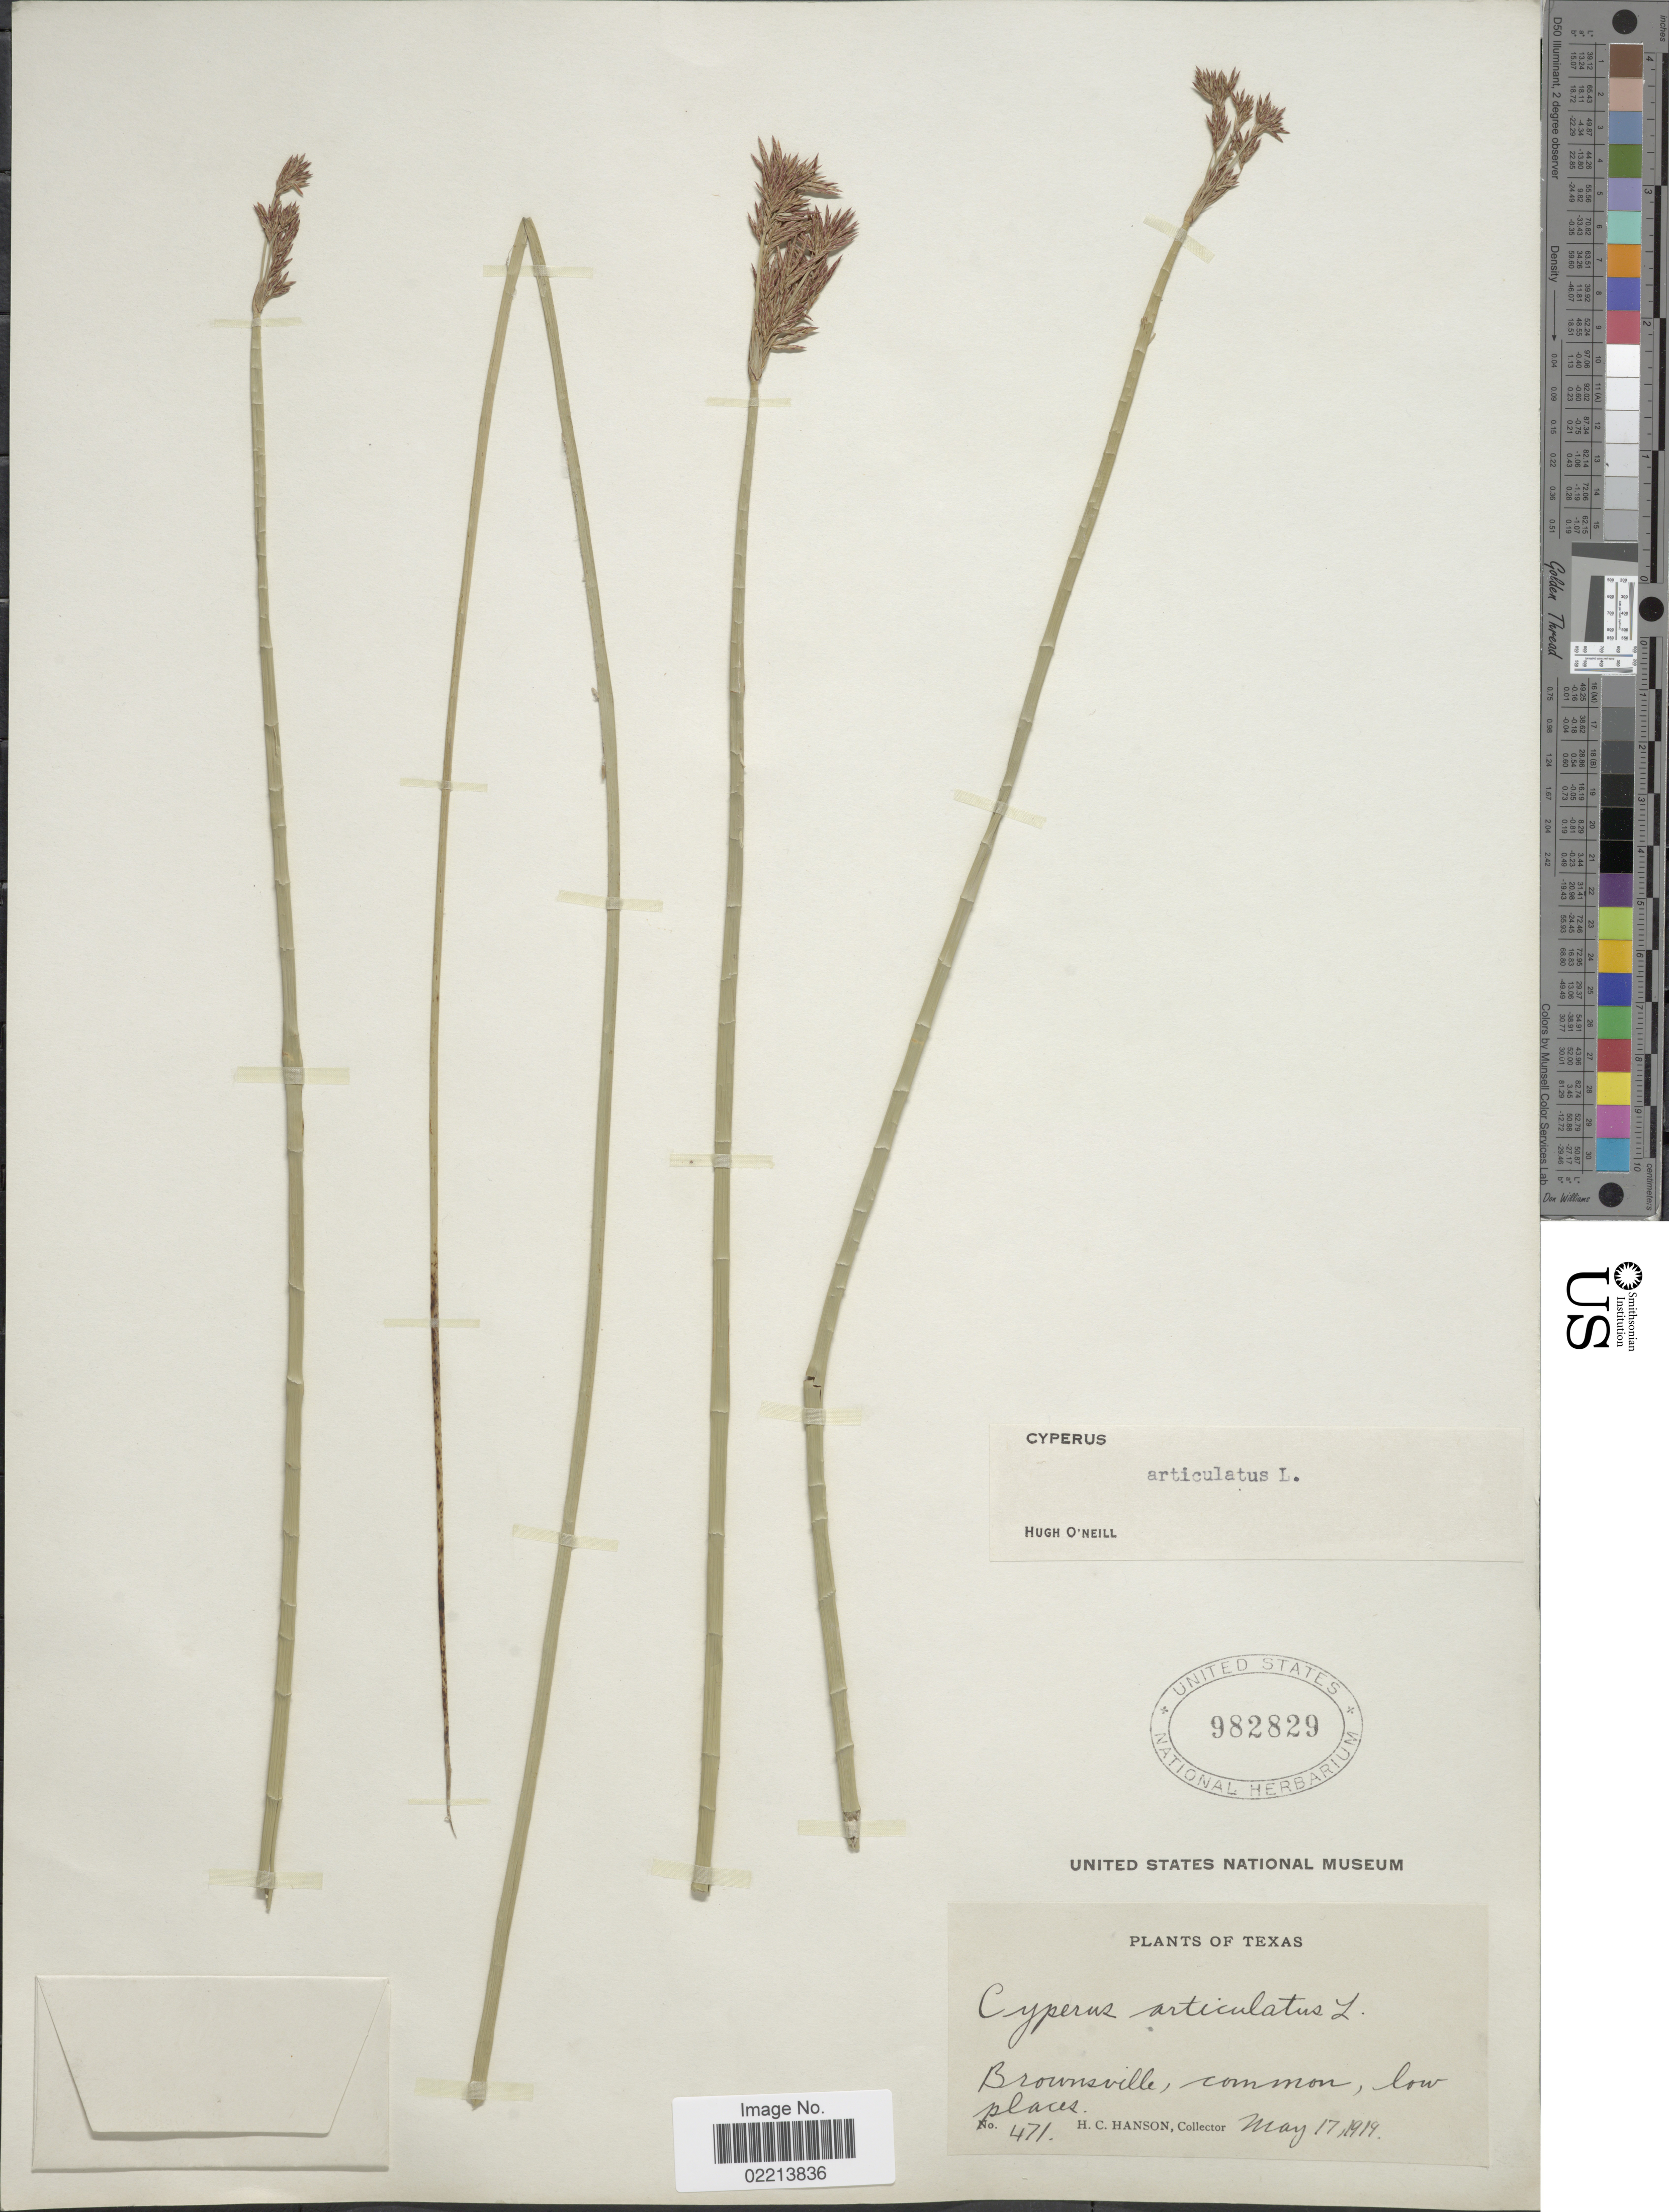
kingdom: Plantae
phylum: Tracheophyta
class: Liliopsida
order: Poales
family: Cyperaceae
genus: Cyperus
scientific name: Cyperus articulatus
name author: L.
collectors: H. Hanson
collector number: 471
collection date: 1919-05-17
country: United States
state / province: Texas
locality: Brownsville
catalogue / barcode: US 982829